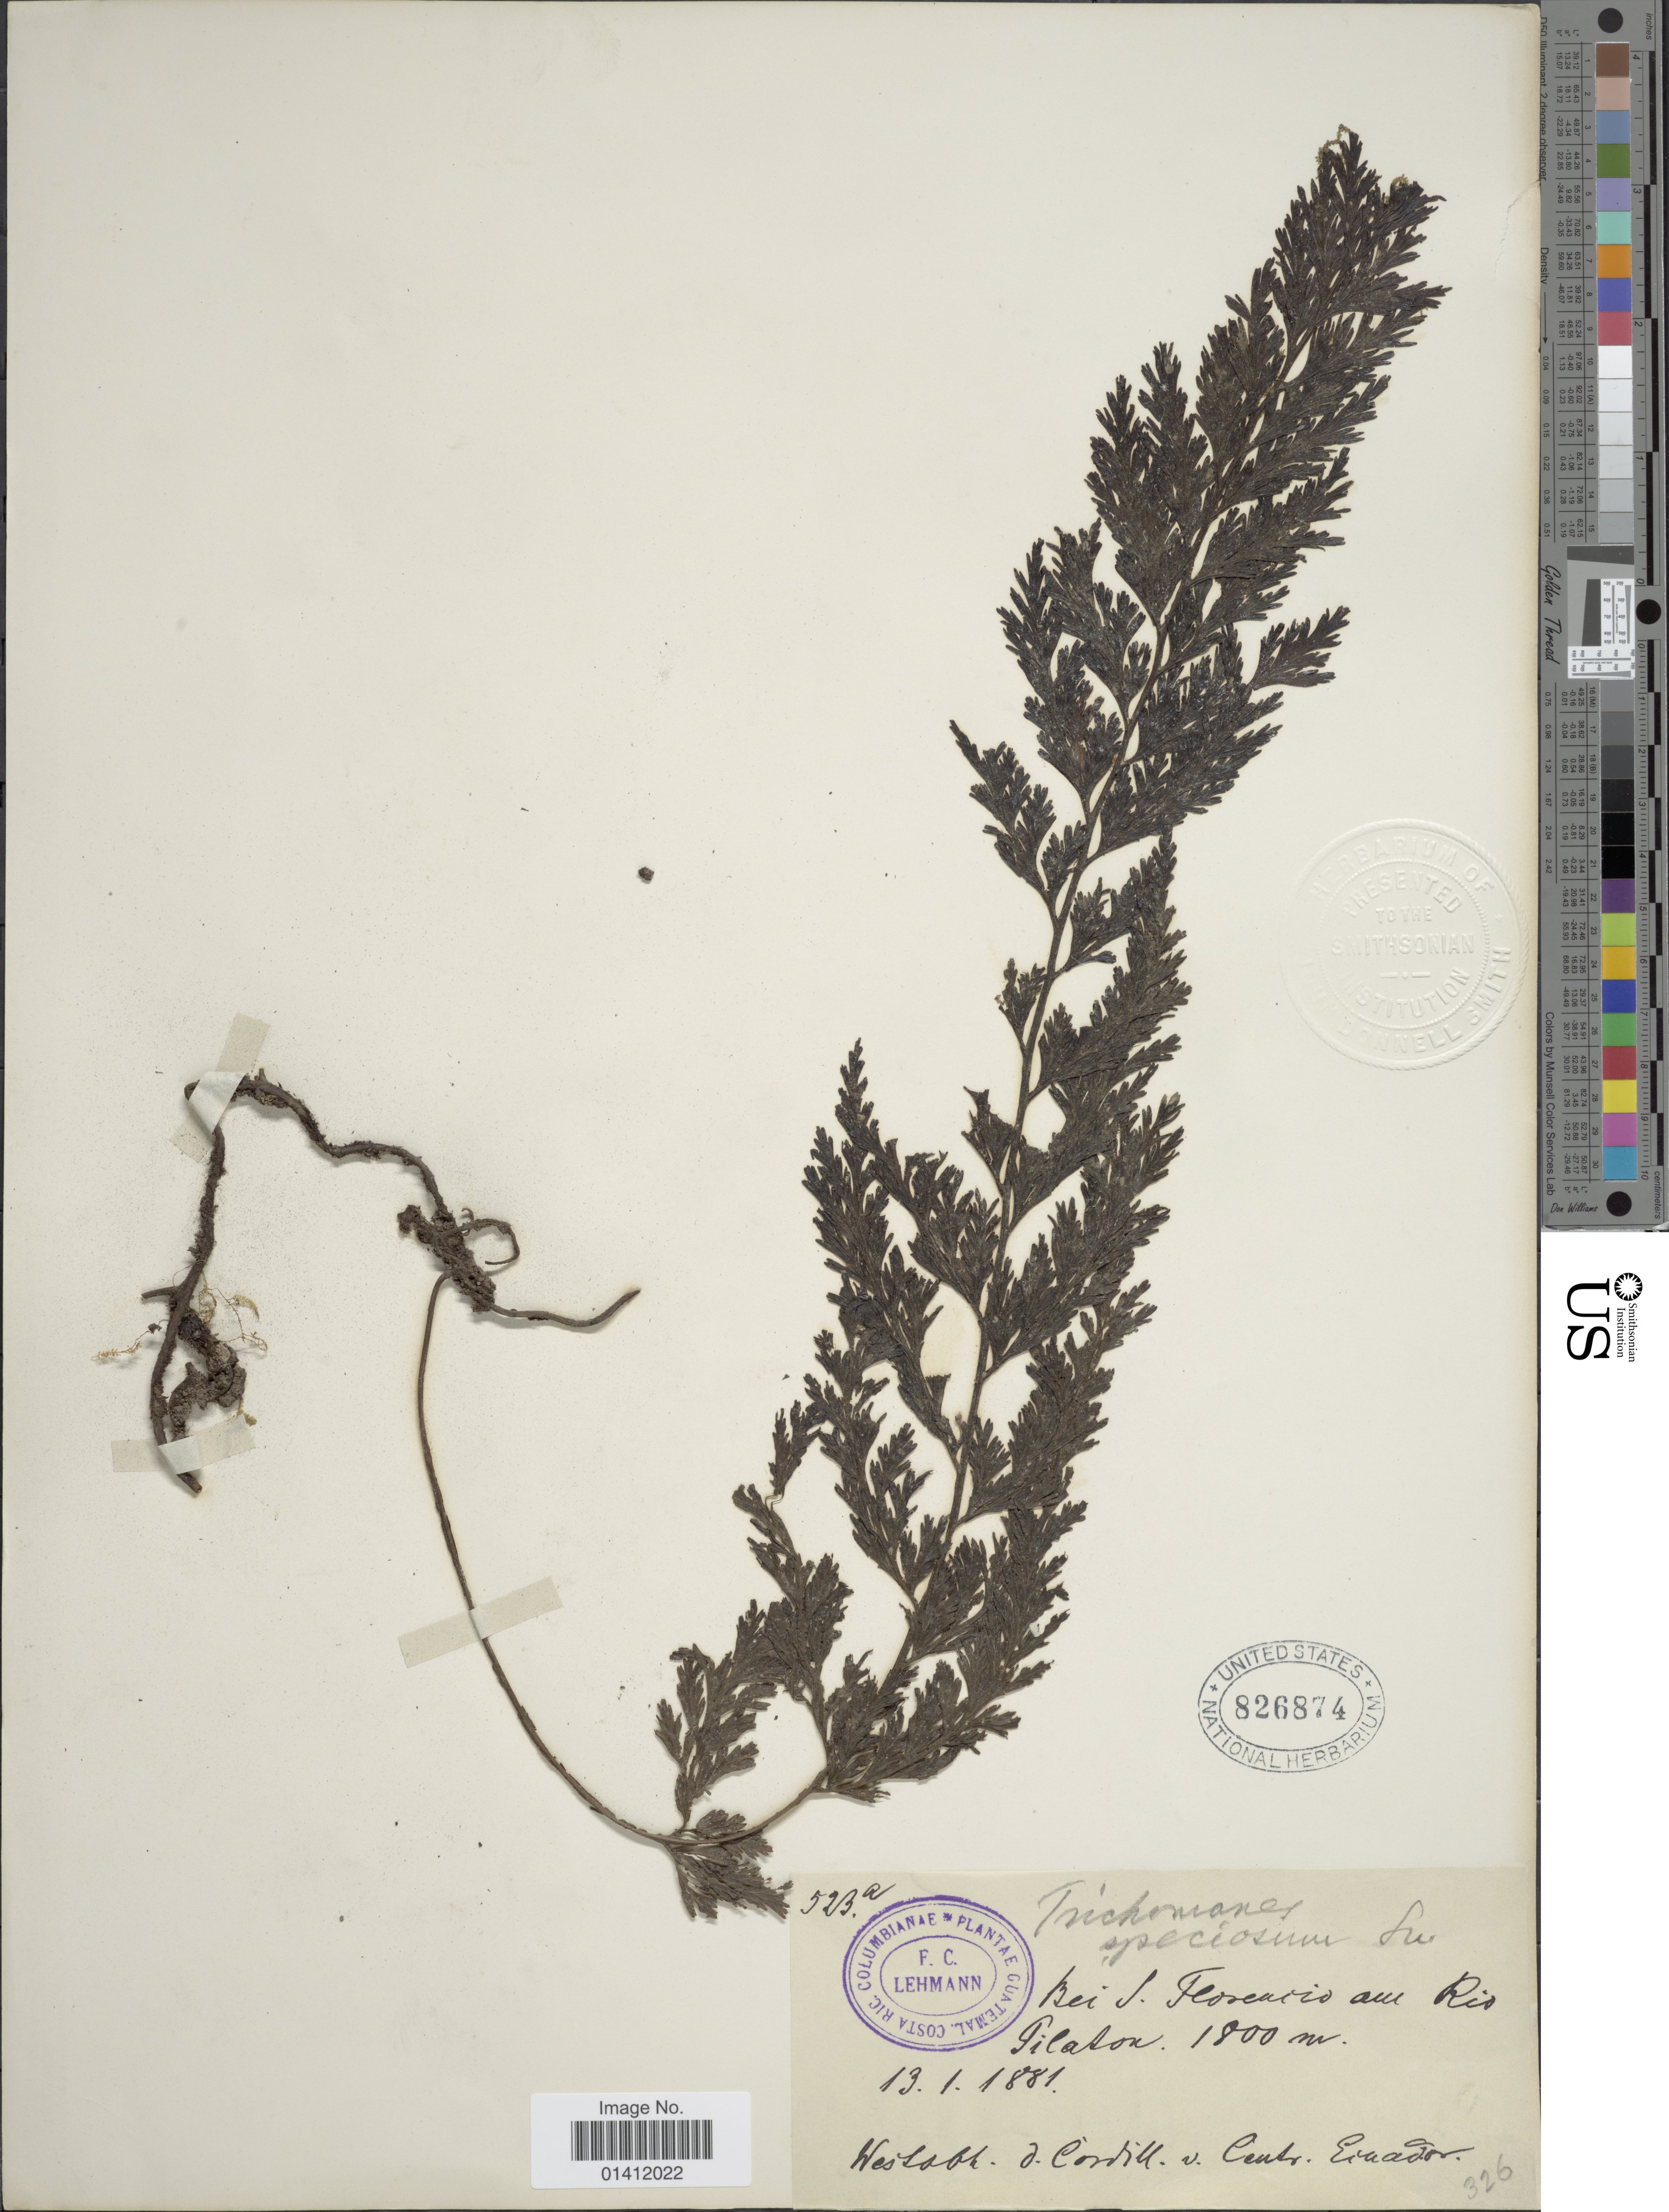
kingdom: Plantae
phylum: Tracheophyta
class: Polypodiopsida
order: Hymenophyllales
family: Hymenophyllaceae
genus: Vandenboschia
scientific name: Vandenboschia radicans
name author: (Sw.) Copel.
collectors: F. C. Lehmann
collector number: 523a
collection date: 1881-01-13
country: Ecuador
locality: Bei S. Florencio am Río Pilatón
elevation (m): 1800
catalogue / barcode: US 826874